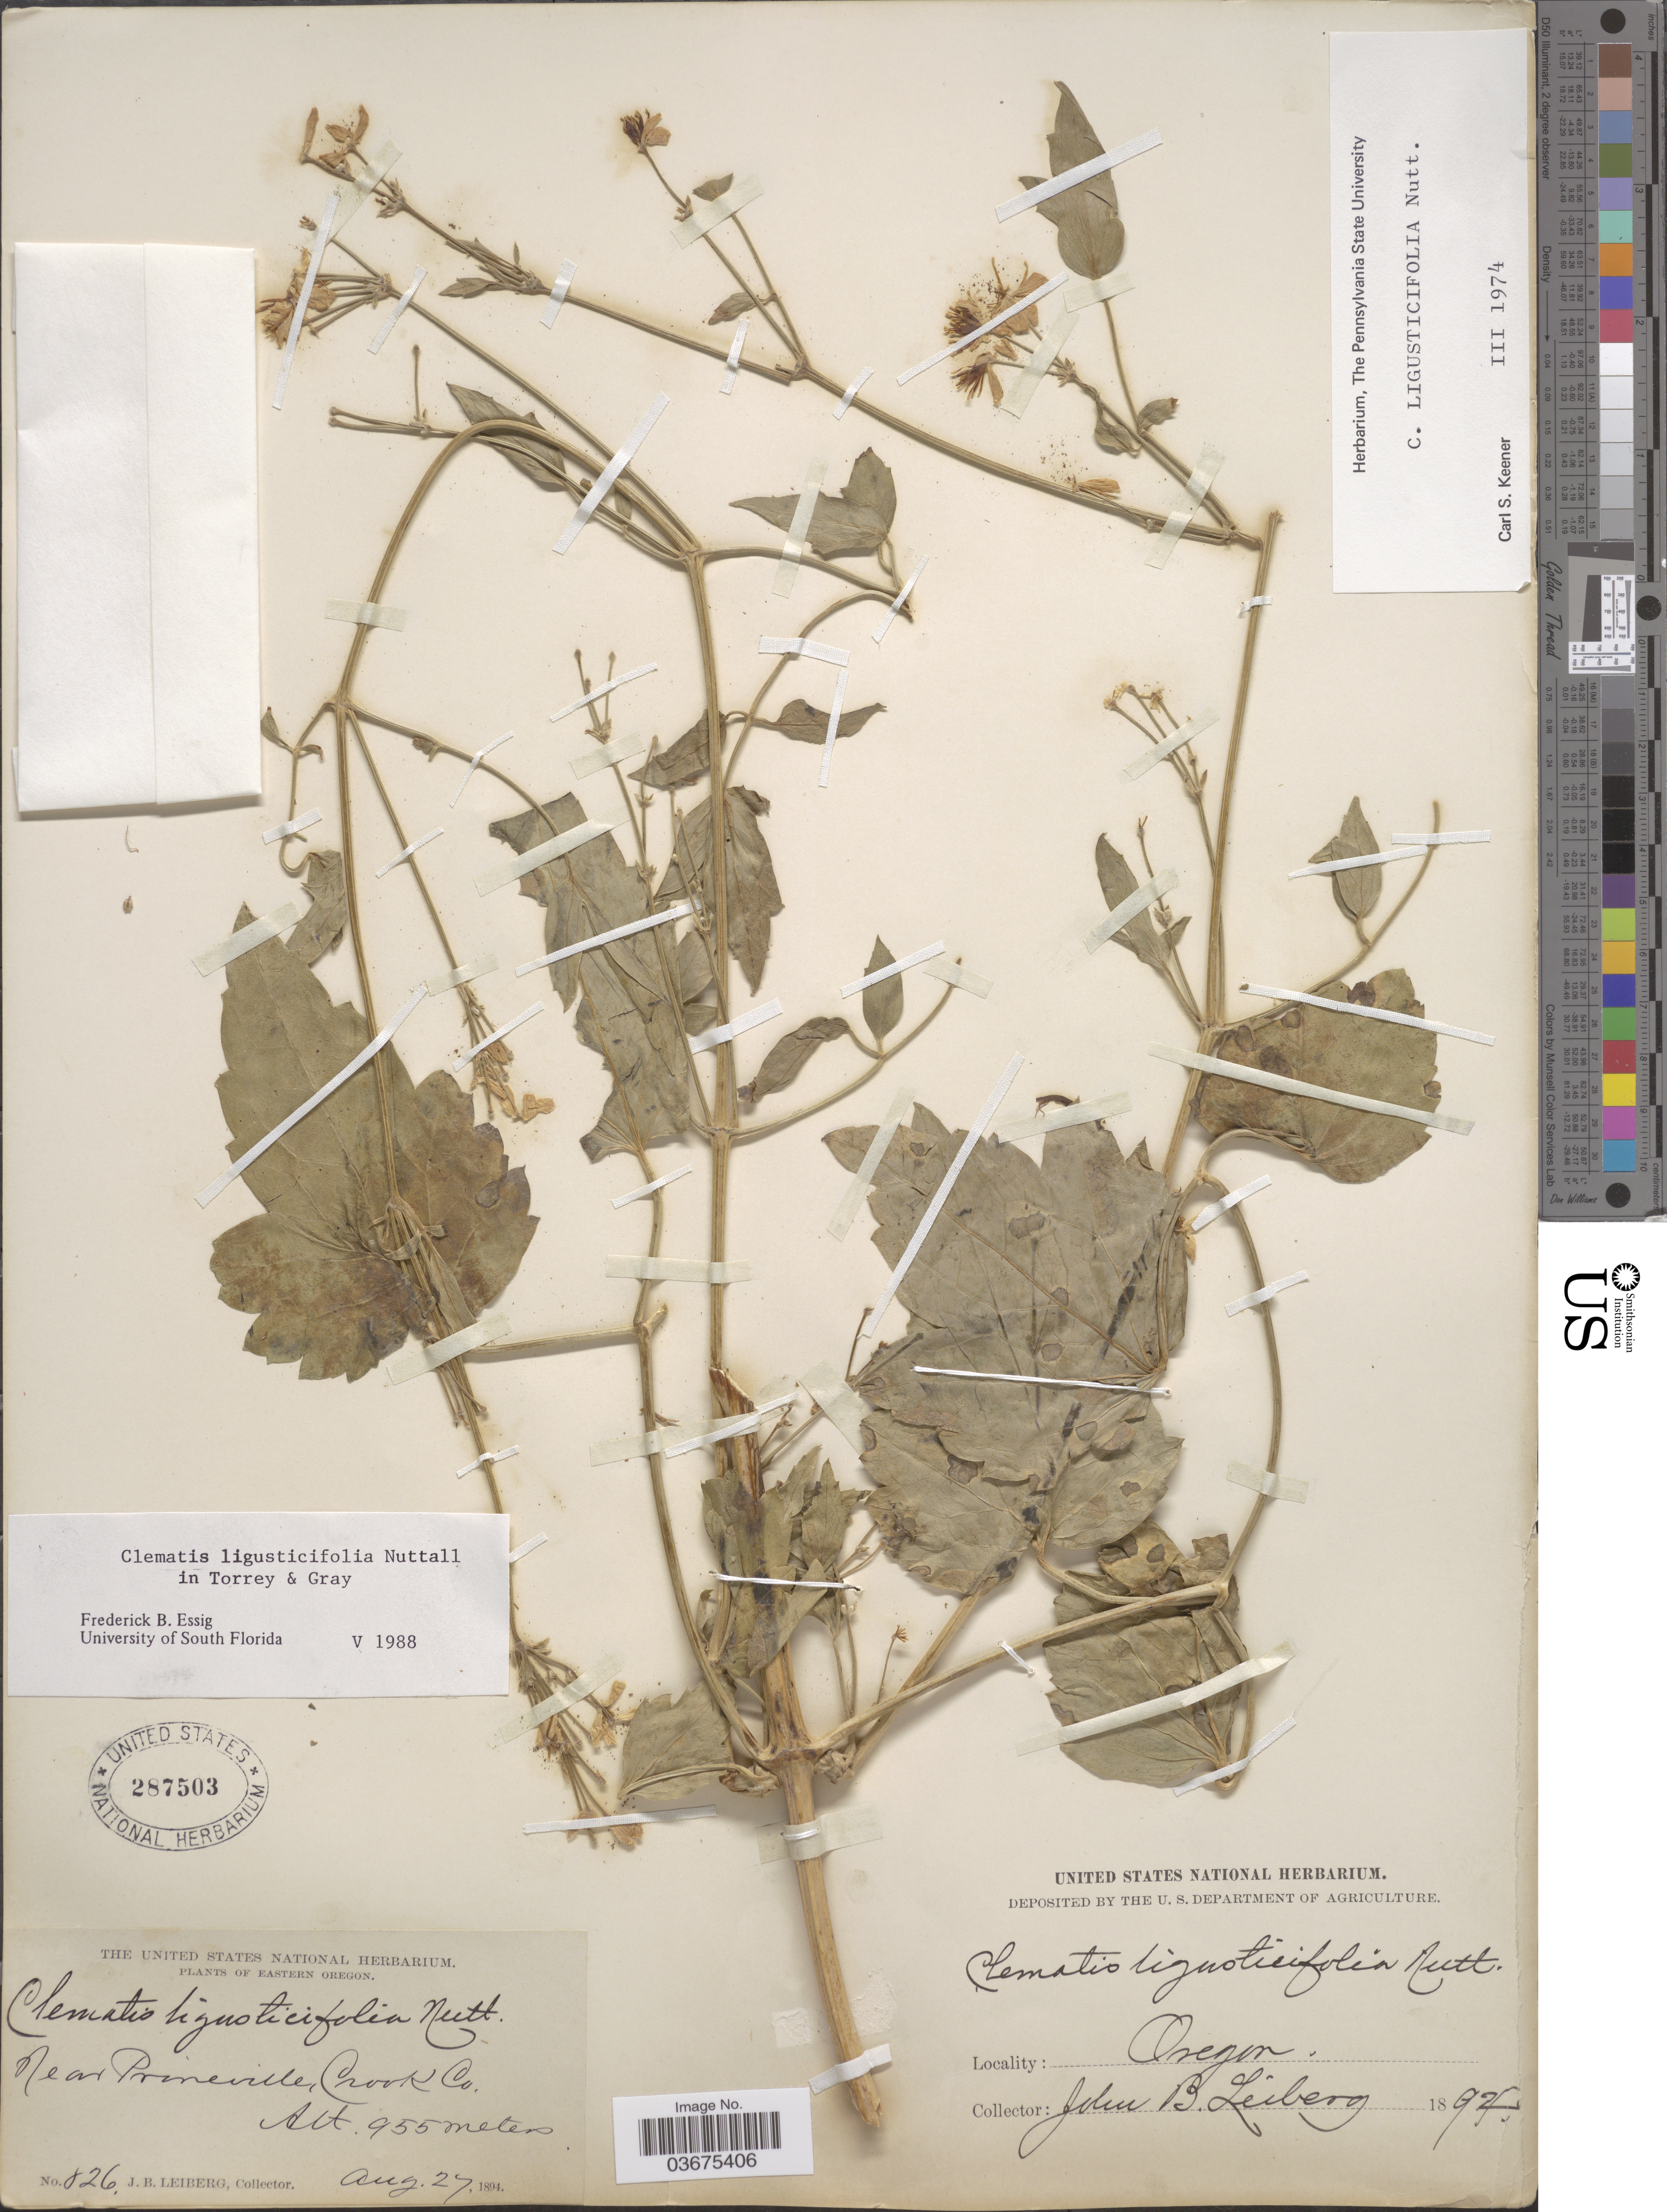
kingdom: Plantae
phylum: Tracheophyta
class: Magnoliopsida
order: Ranunculales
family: Ranunculaceae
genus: Clematis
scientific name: Clematis ligusticifolia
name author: Nutt.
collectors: E. P. Sheldon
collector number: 826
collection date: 1894-08-27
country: United States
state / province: Oregon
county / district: Crook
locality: Eastern Oregon. Near Prineville, Crook Co.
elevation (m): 955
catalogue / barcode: US 287503